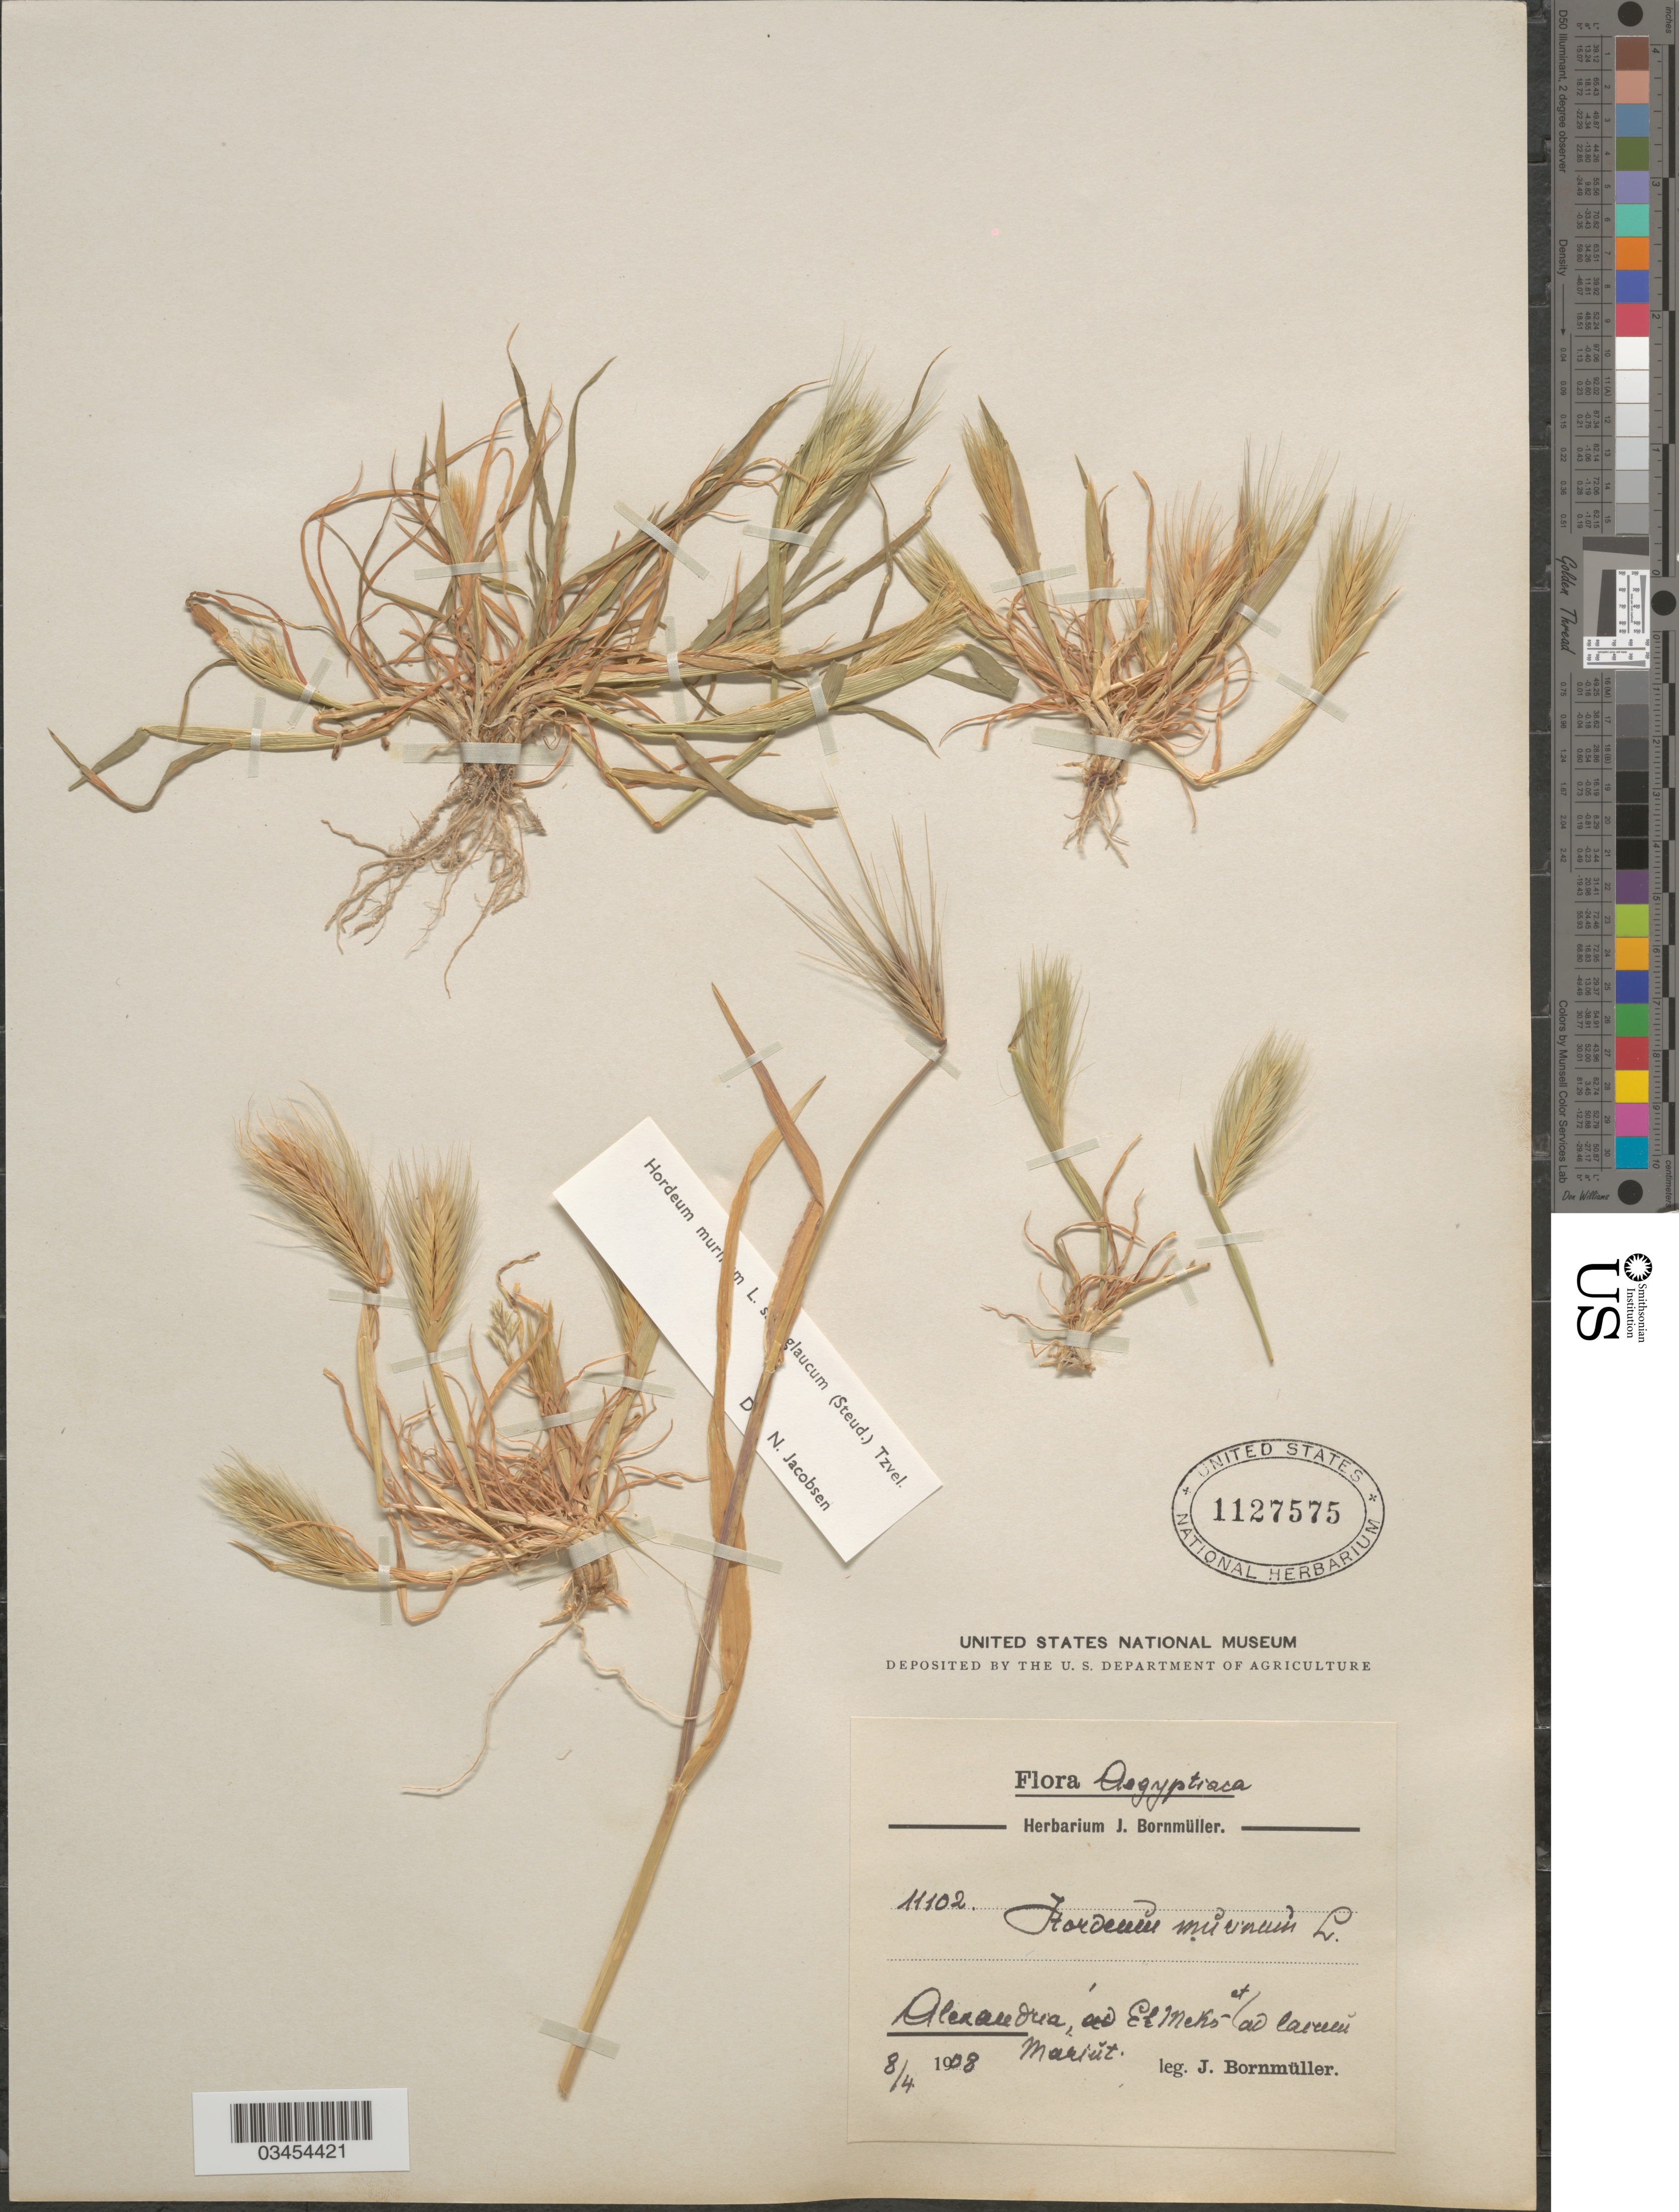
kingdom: Plantae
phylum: Tracheophyta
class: Liliopsida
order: Poales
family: Poaceae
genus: Hordeum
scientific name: Hordeum murinum subsp. glaucum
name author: (Steud.) Tzvelev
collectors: J. Bornmüller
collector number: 11102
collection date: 1908-04-08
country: Egypt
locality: Aegyptiaca. Alexandria, ád El Meks- et/ad lacum Mariŭt.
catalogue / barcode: US 1127575